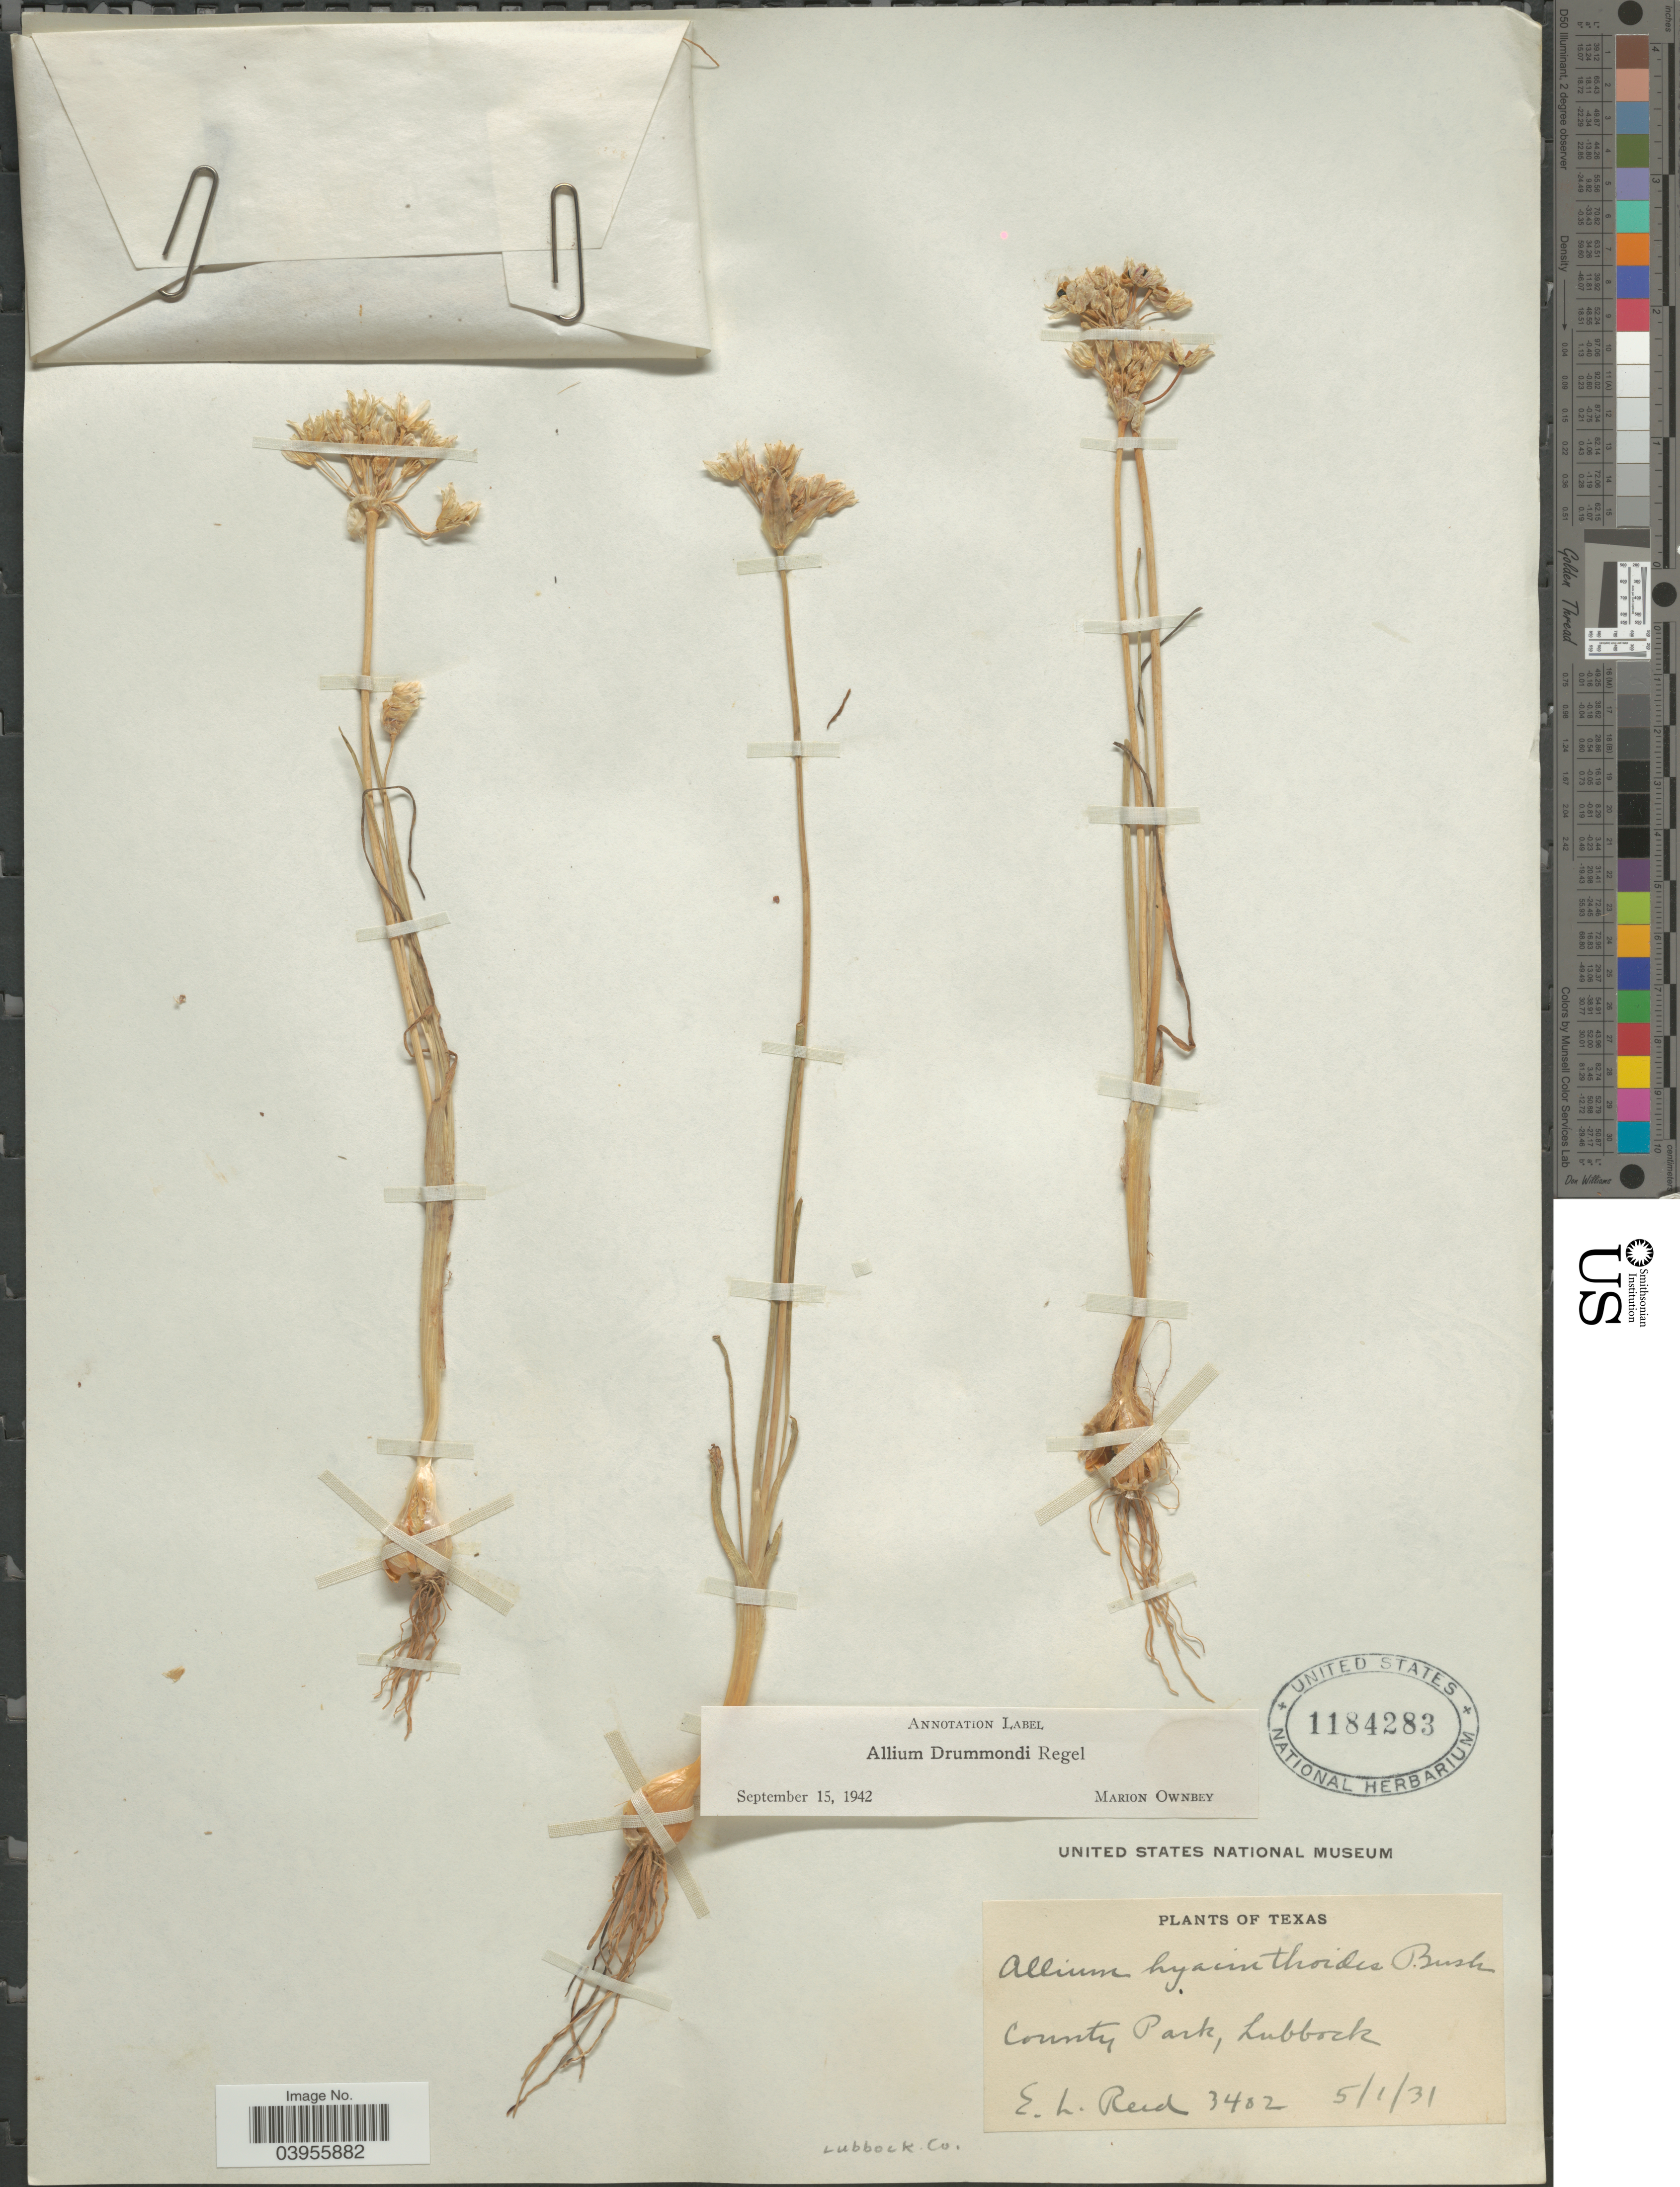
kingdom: Plantae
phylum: Tracheophyta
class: Liliopsida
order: Asparagales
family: Amaryllidaceae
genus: Allium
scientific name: Allium drummondii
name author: Regel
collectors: E. Reid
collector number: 3402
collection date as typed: Transcribed d/m/y: 1/5/31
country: United States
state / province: Texas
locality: County Park, Lubbock. Lubbock Co.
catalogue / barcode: US 1184283